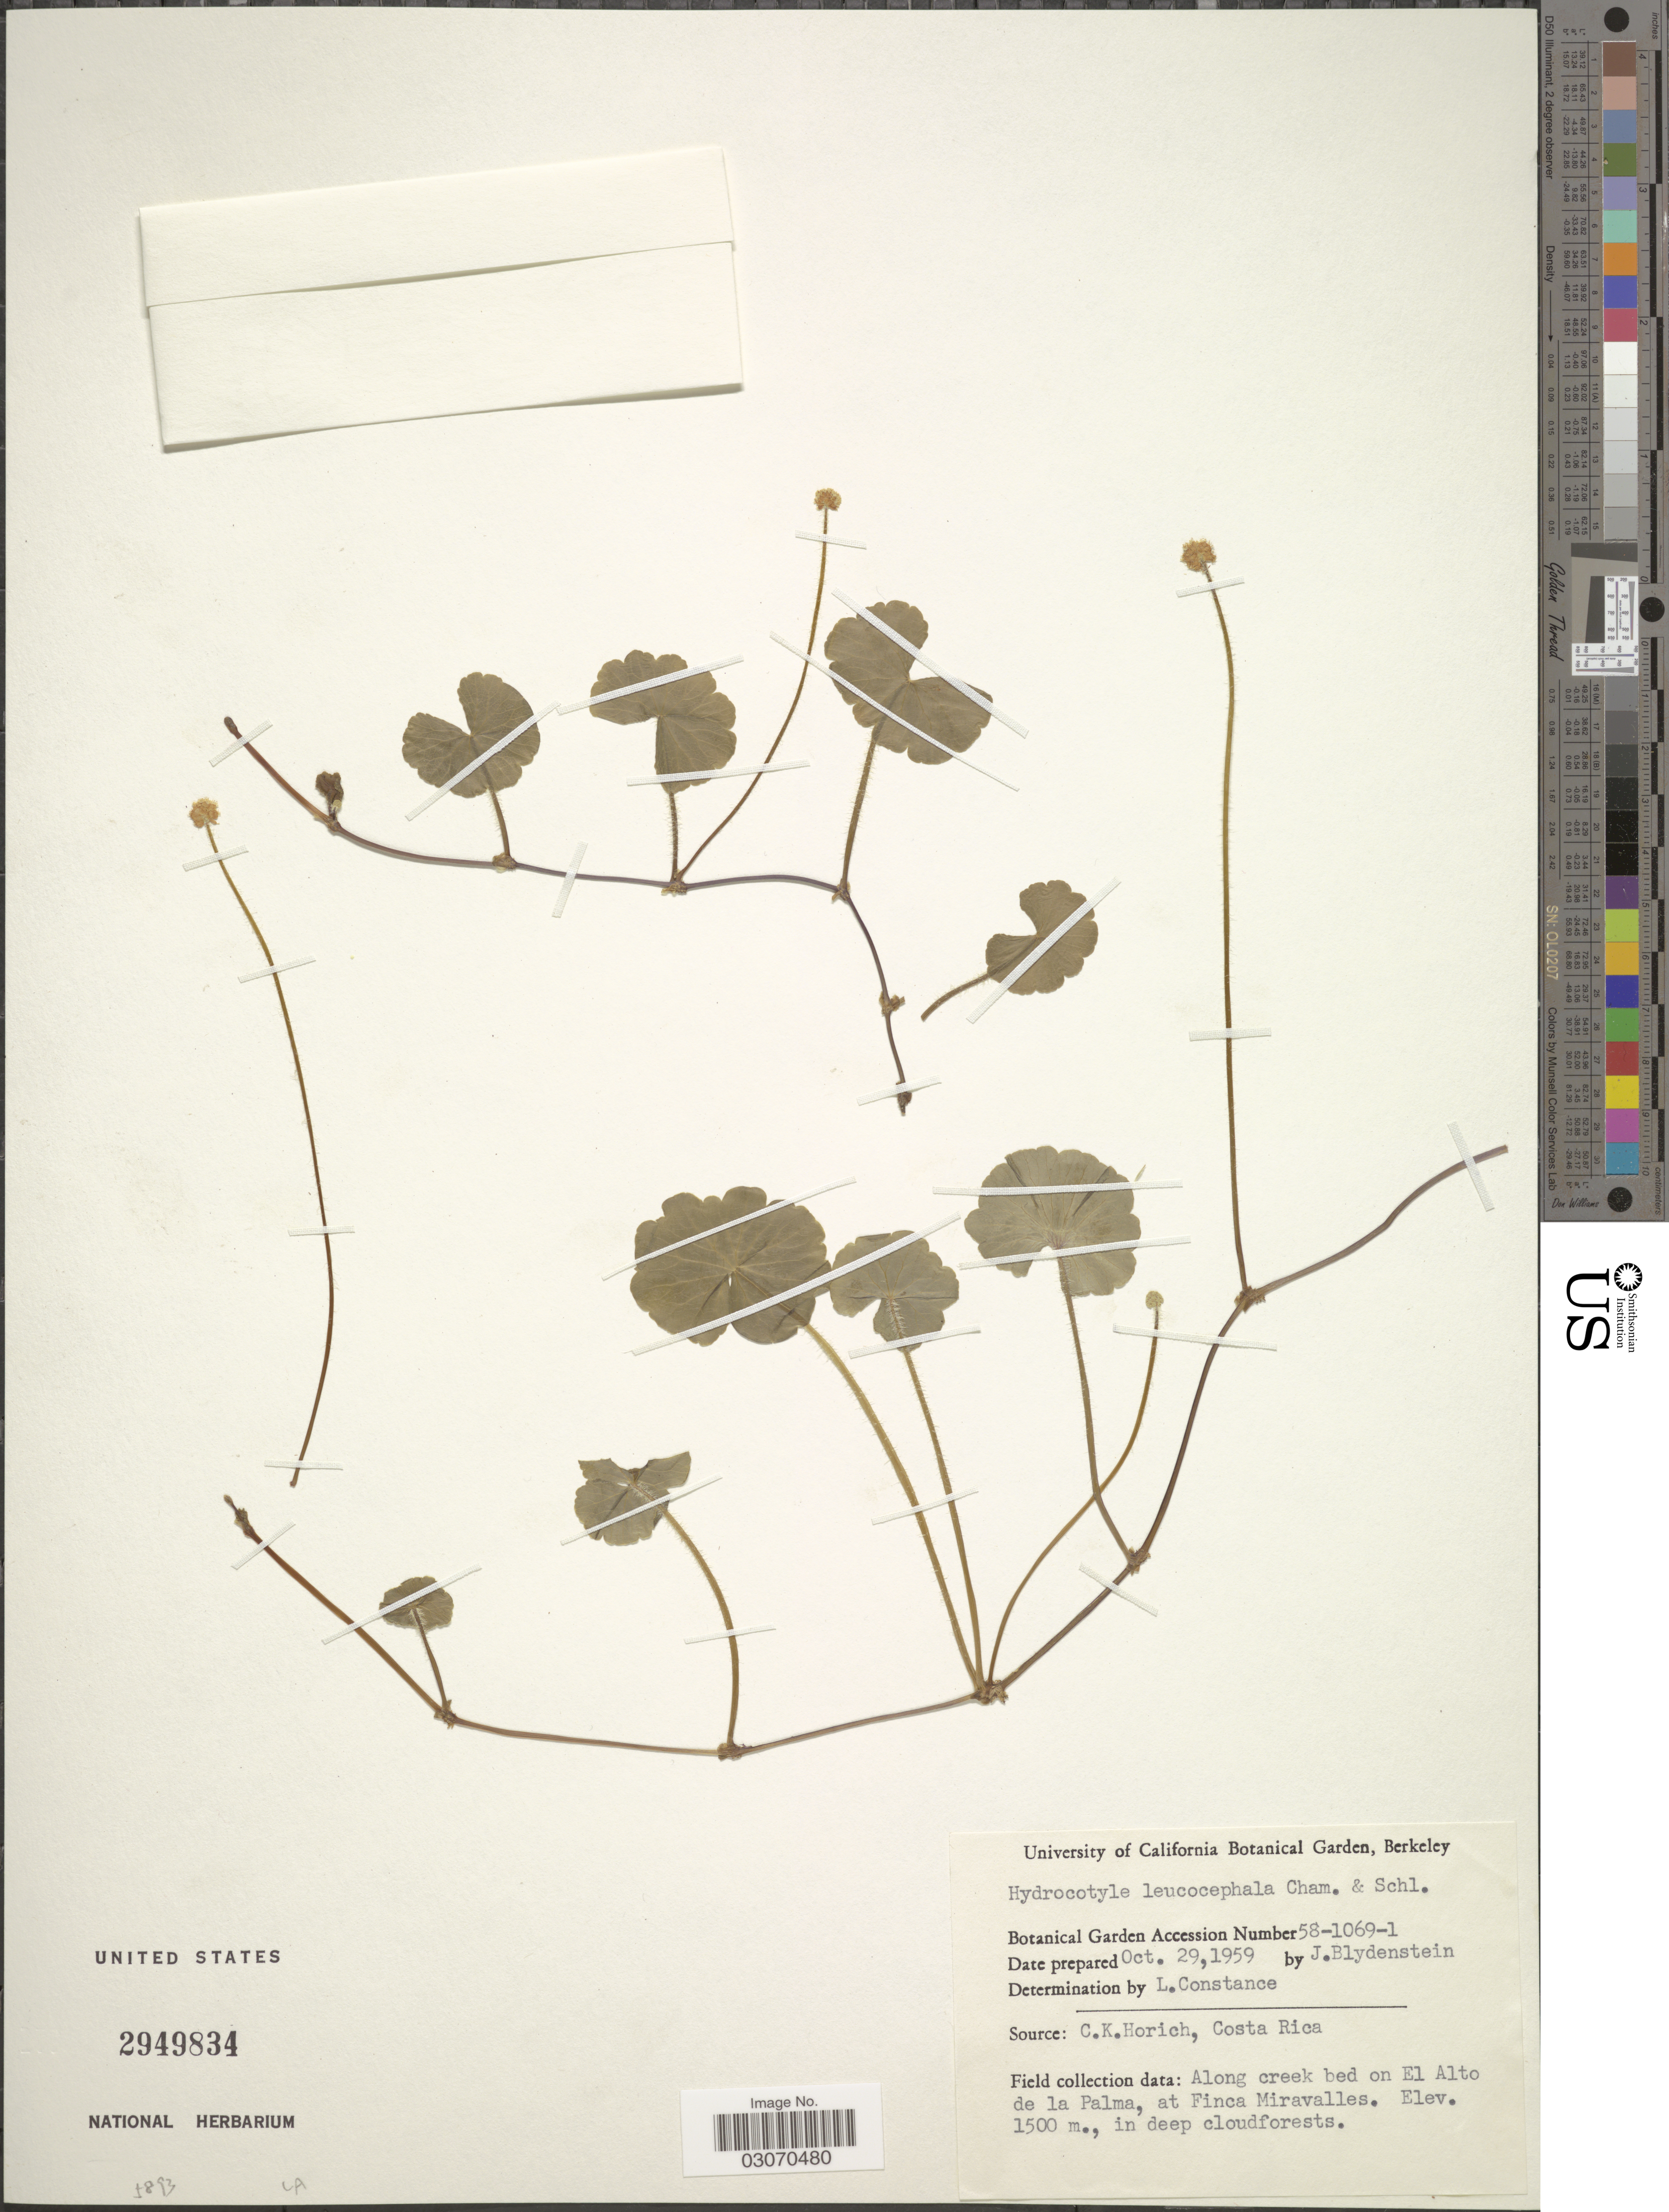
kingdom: Plantae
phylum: Tracheophyta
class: Magnoliopsida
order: Apiales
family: Araliaceae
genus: Hydrocotyle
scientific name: Hydrocotyle leucocephala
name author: Cham. & Schltdl.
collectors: J. Blydenstein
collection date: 1959-10-29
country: United States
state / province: California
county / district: Alameda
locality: University of California Botanical Garden, Berkeley.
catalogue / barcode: US 2949834